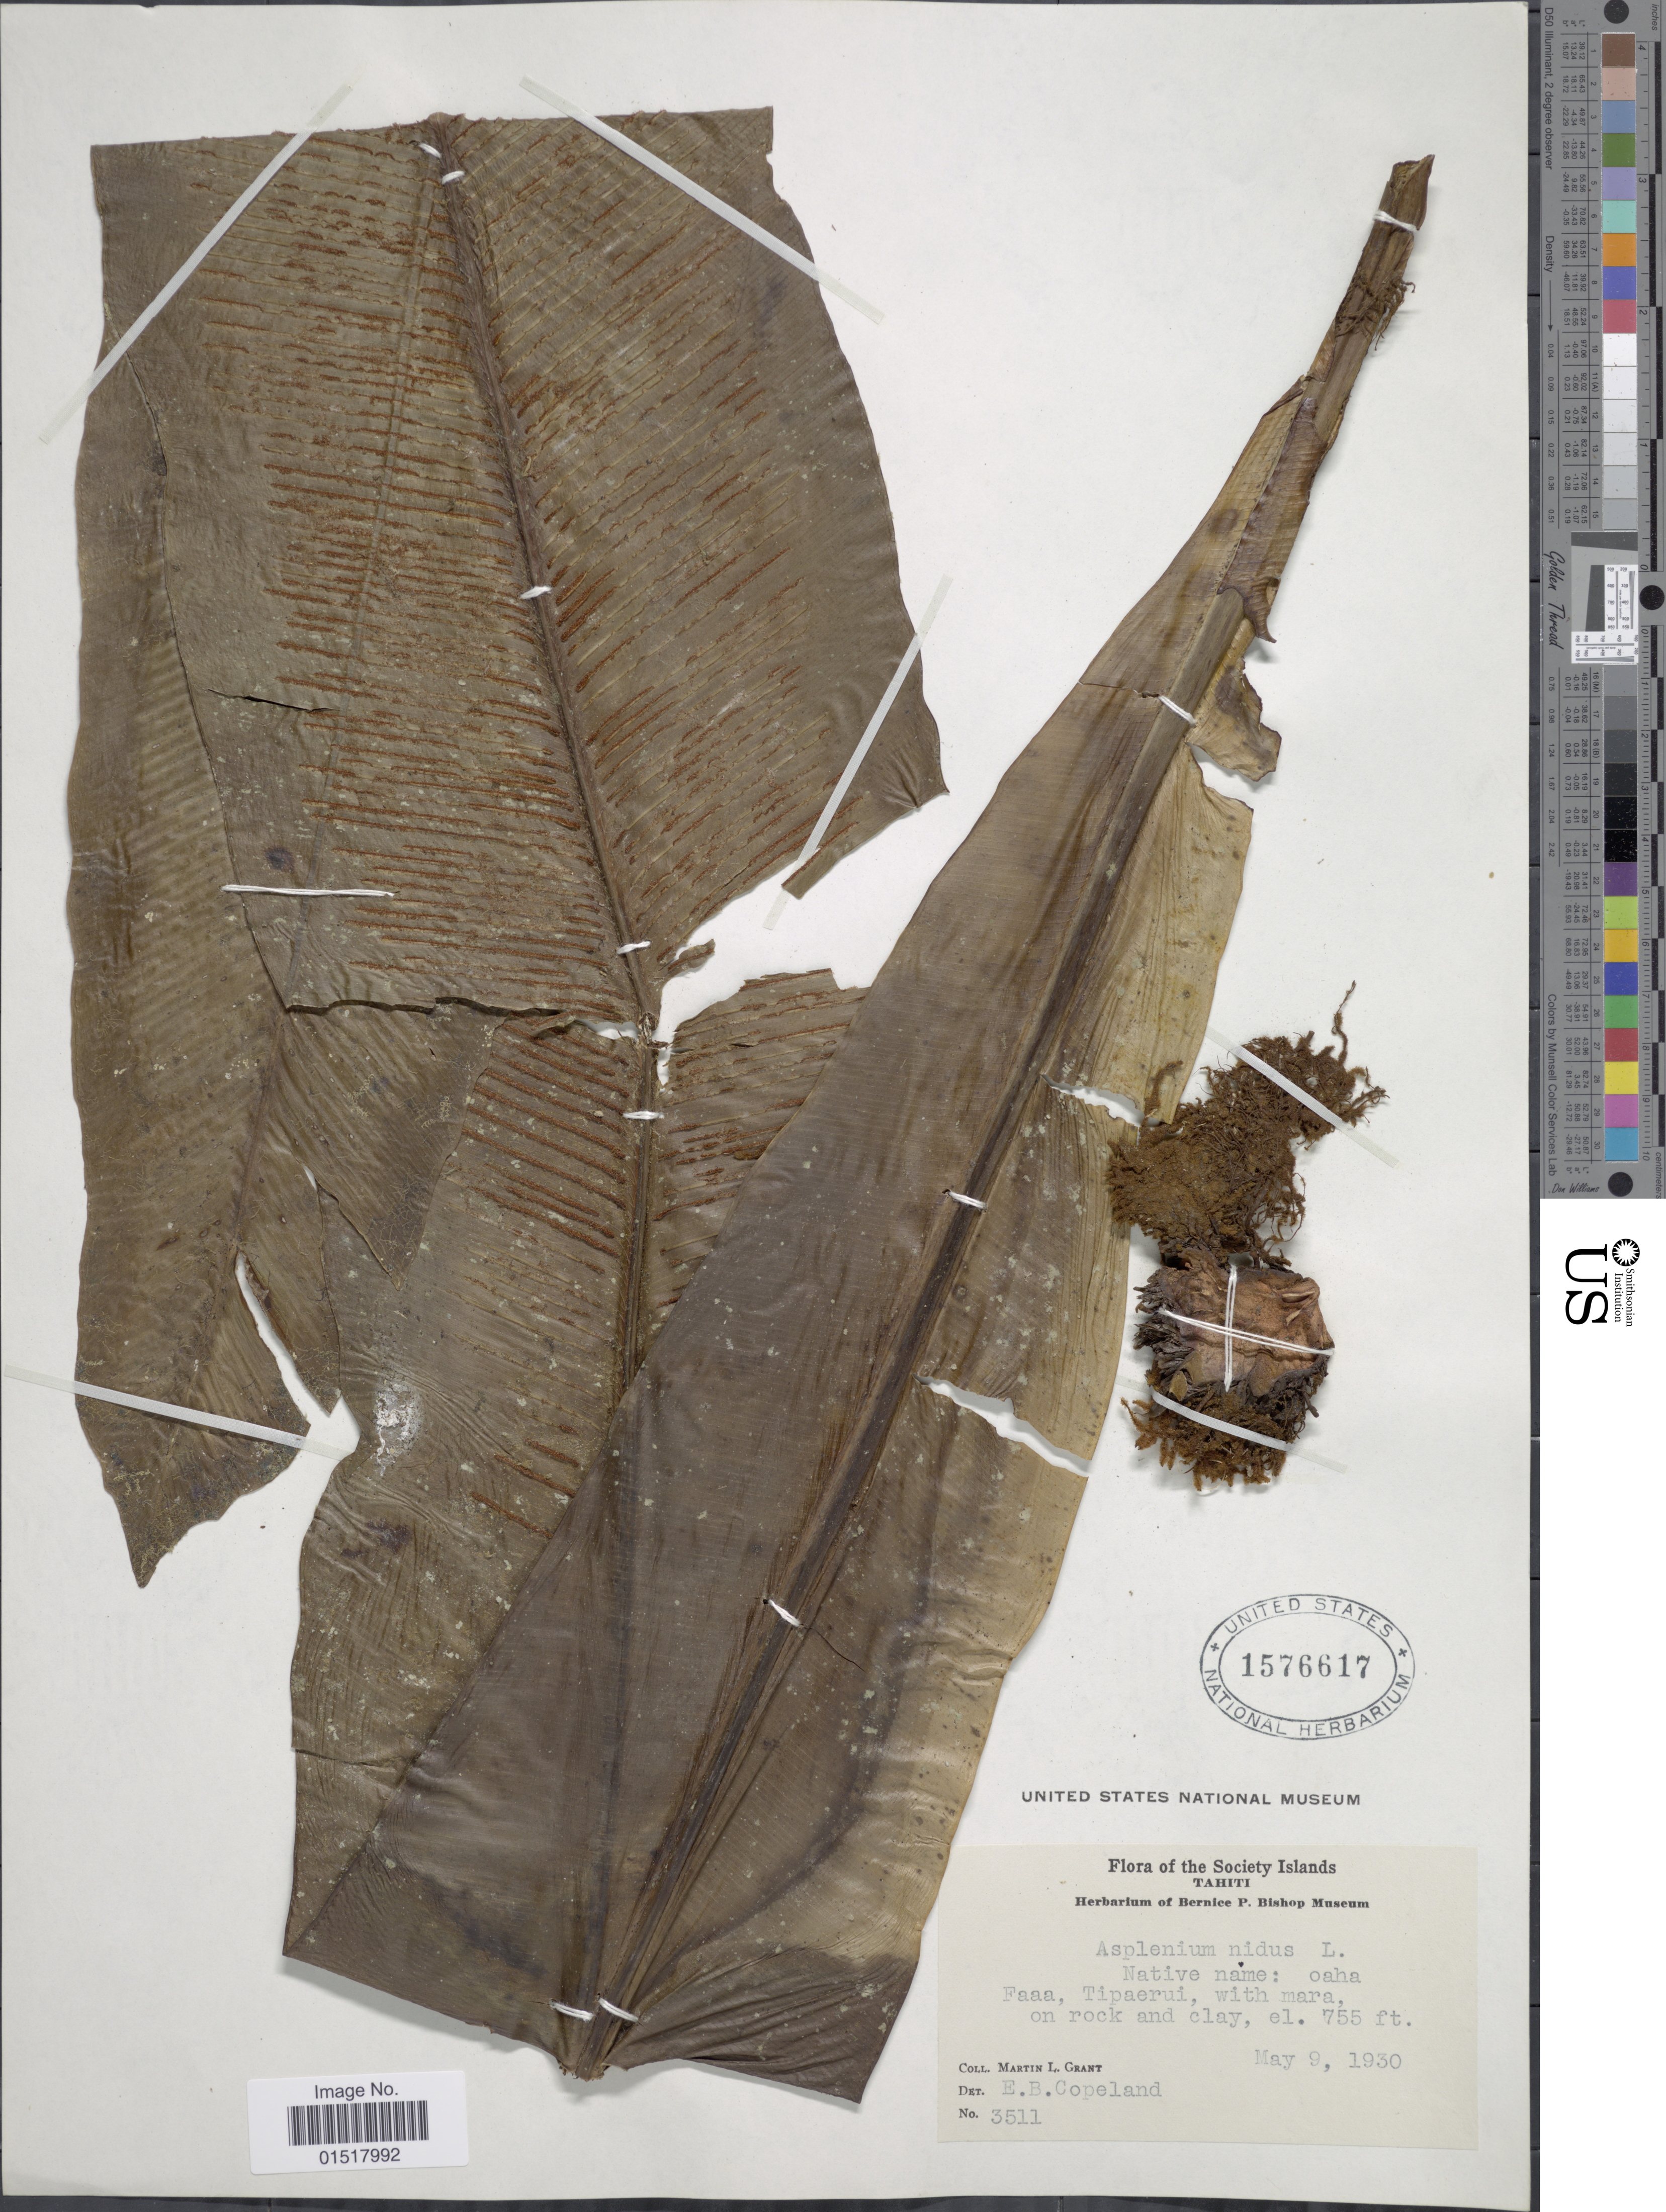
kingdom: Plantae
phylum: Tracheophyta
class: Polypodiopsida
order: Polypodiales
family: Aspleniaceae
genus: Asplenium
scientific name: Asplenium australasicum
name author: (Sm.) Hook.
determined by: Florence, J.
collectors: M. L. Grant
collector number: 3511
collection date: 1930-05-09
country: French Polynesia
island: Tahiti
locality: Society Islands, Tahiti. Faaa, Tipaerui, with mara, on rock and clay.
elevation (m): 230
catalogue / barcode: US 1576617